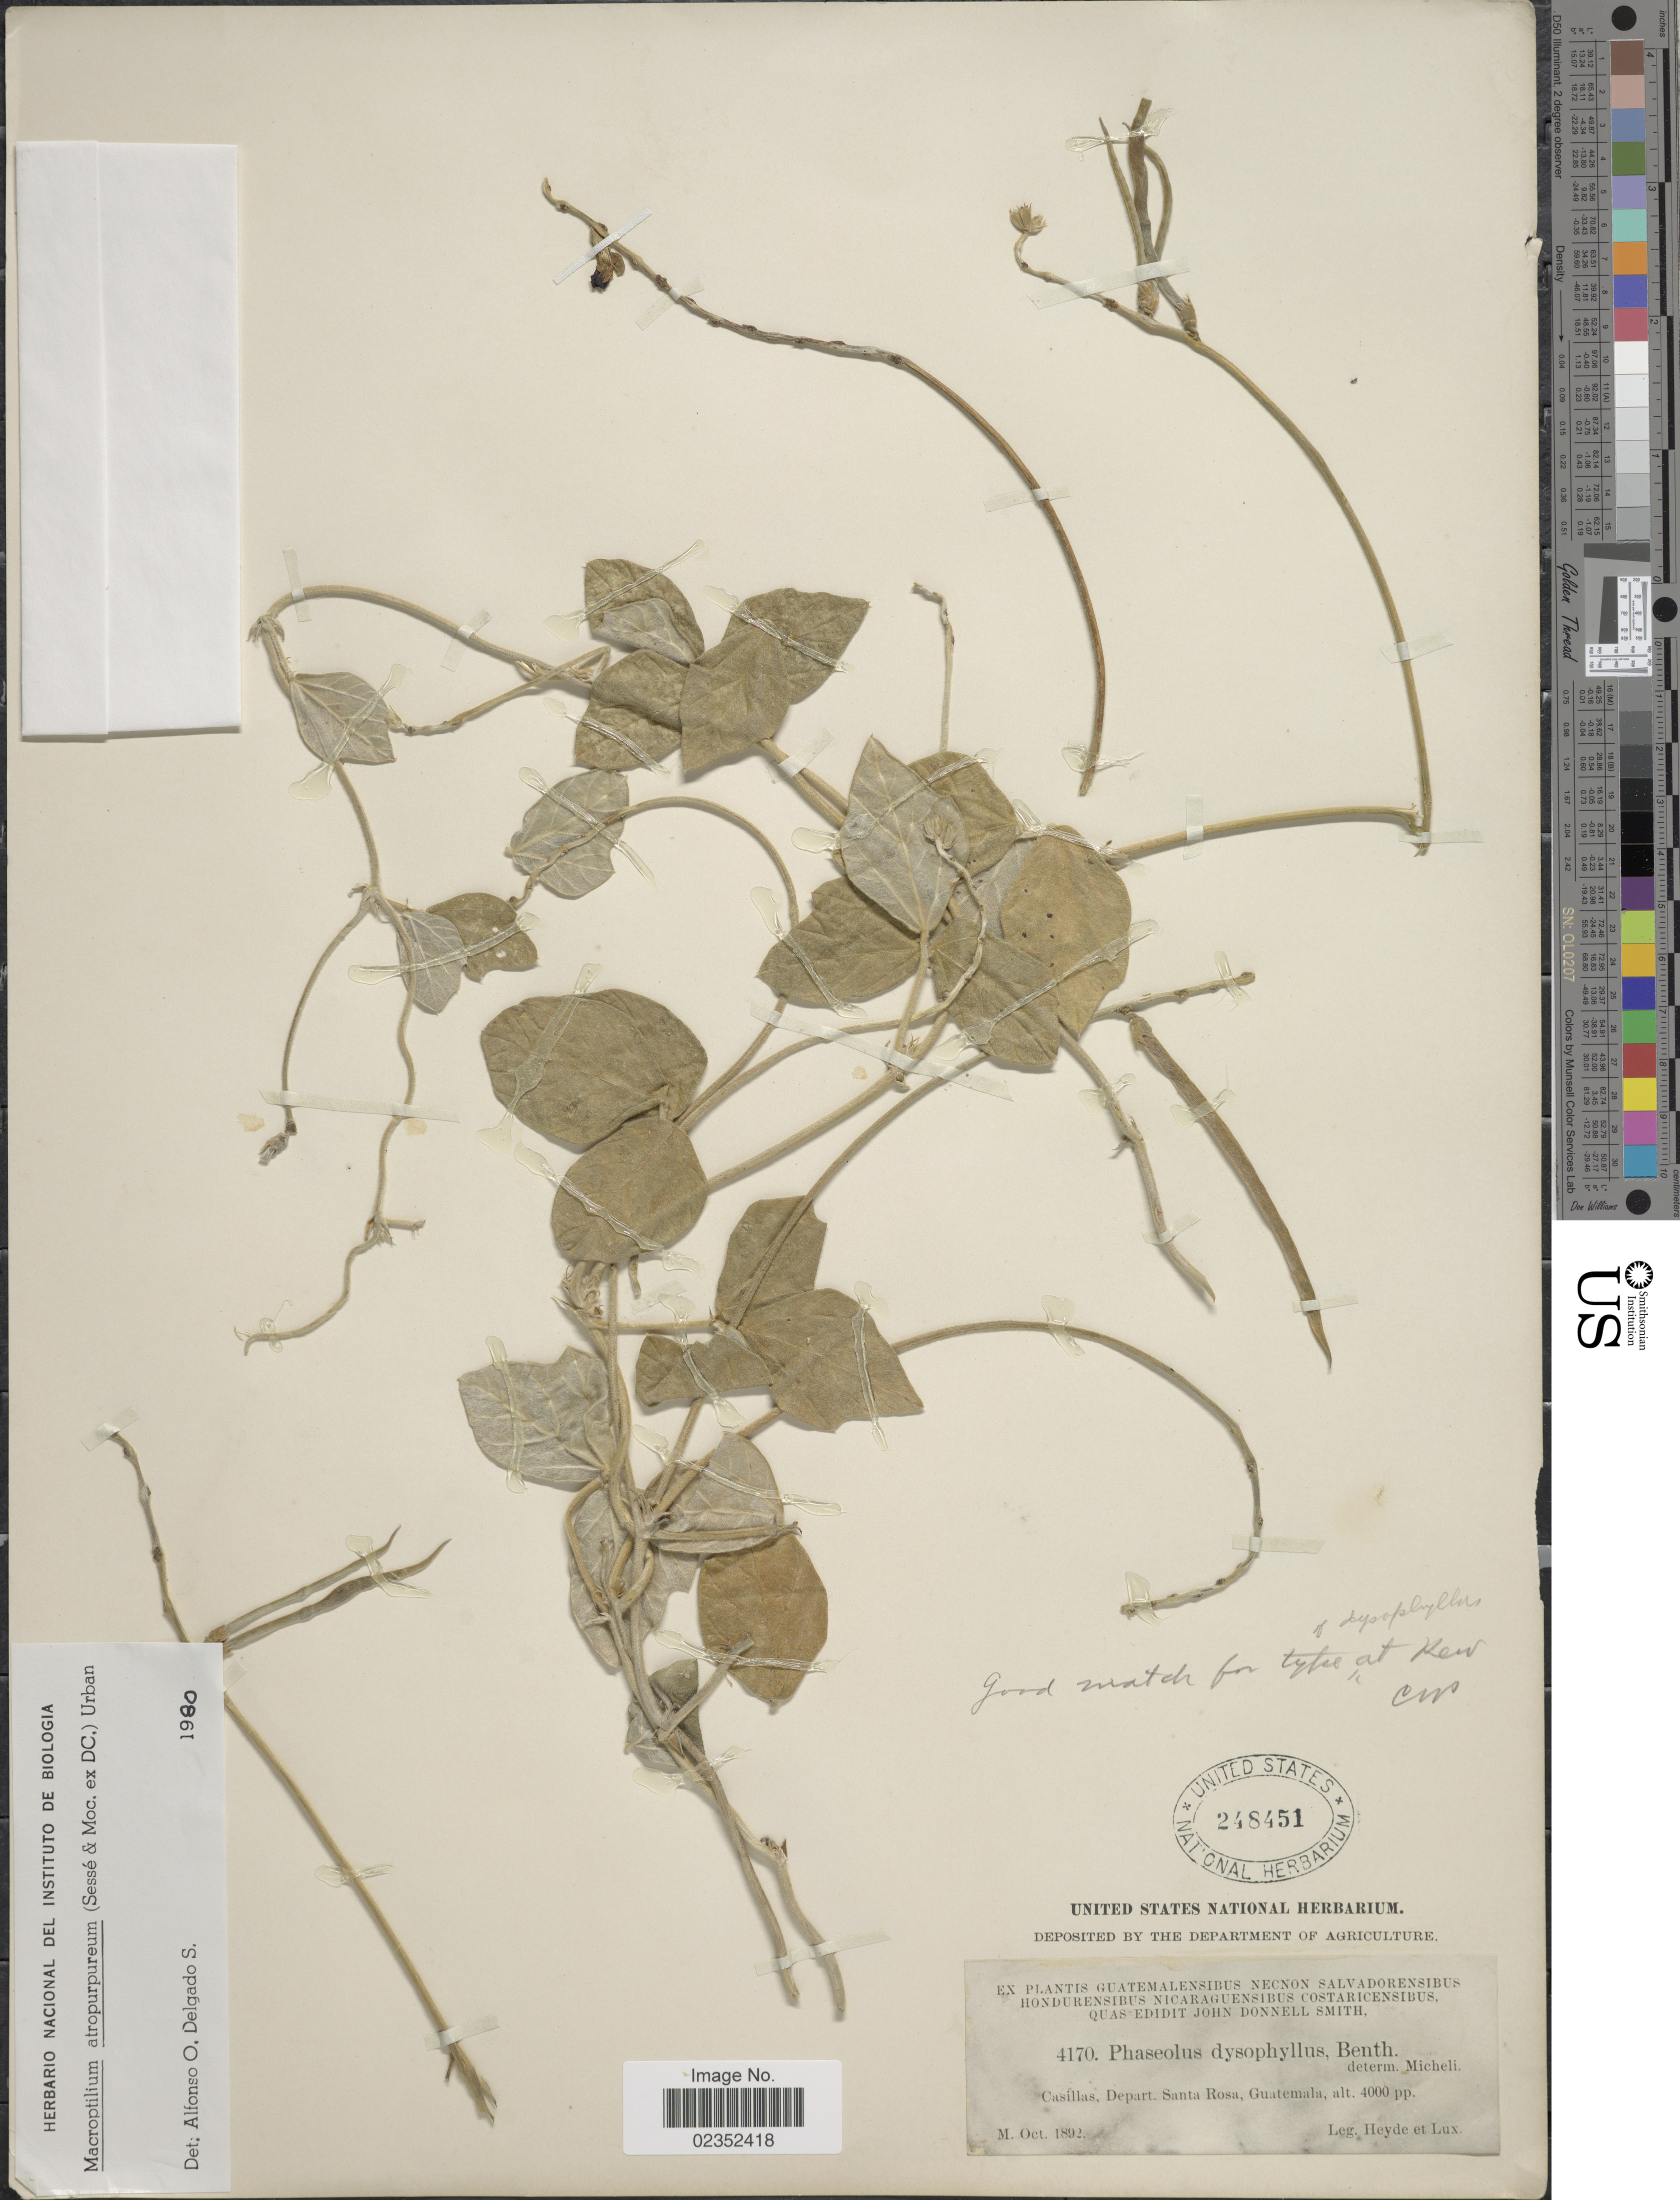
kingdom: Plantae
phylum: Tracheophyta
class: Magnoliopsida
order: Fabales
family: Fabaceae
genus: Macroptilium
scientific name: Macroptilium atropurpureum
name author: (DC.) Urb.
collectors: Heyde & Lux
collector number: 4170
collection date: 1892-10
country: Guatemala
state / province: Santa Rosa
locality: Casillas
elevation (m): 1219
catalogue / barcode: US 248451